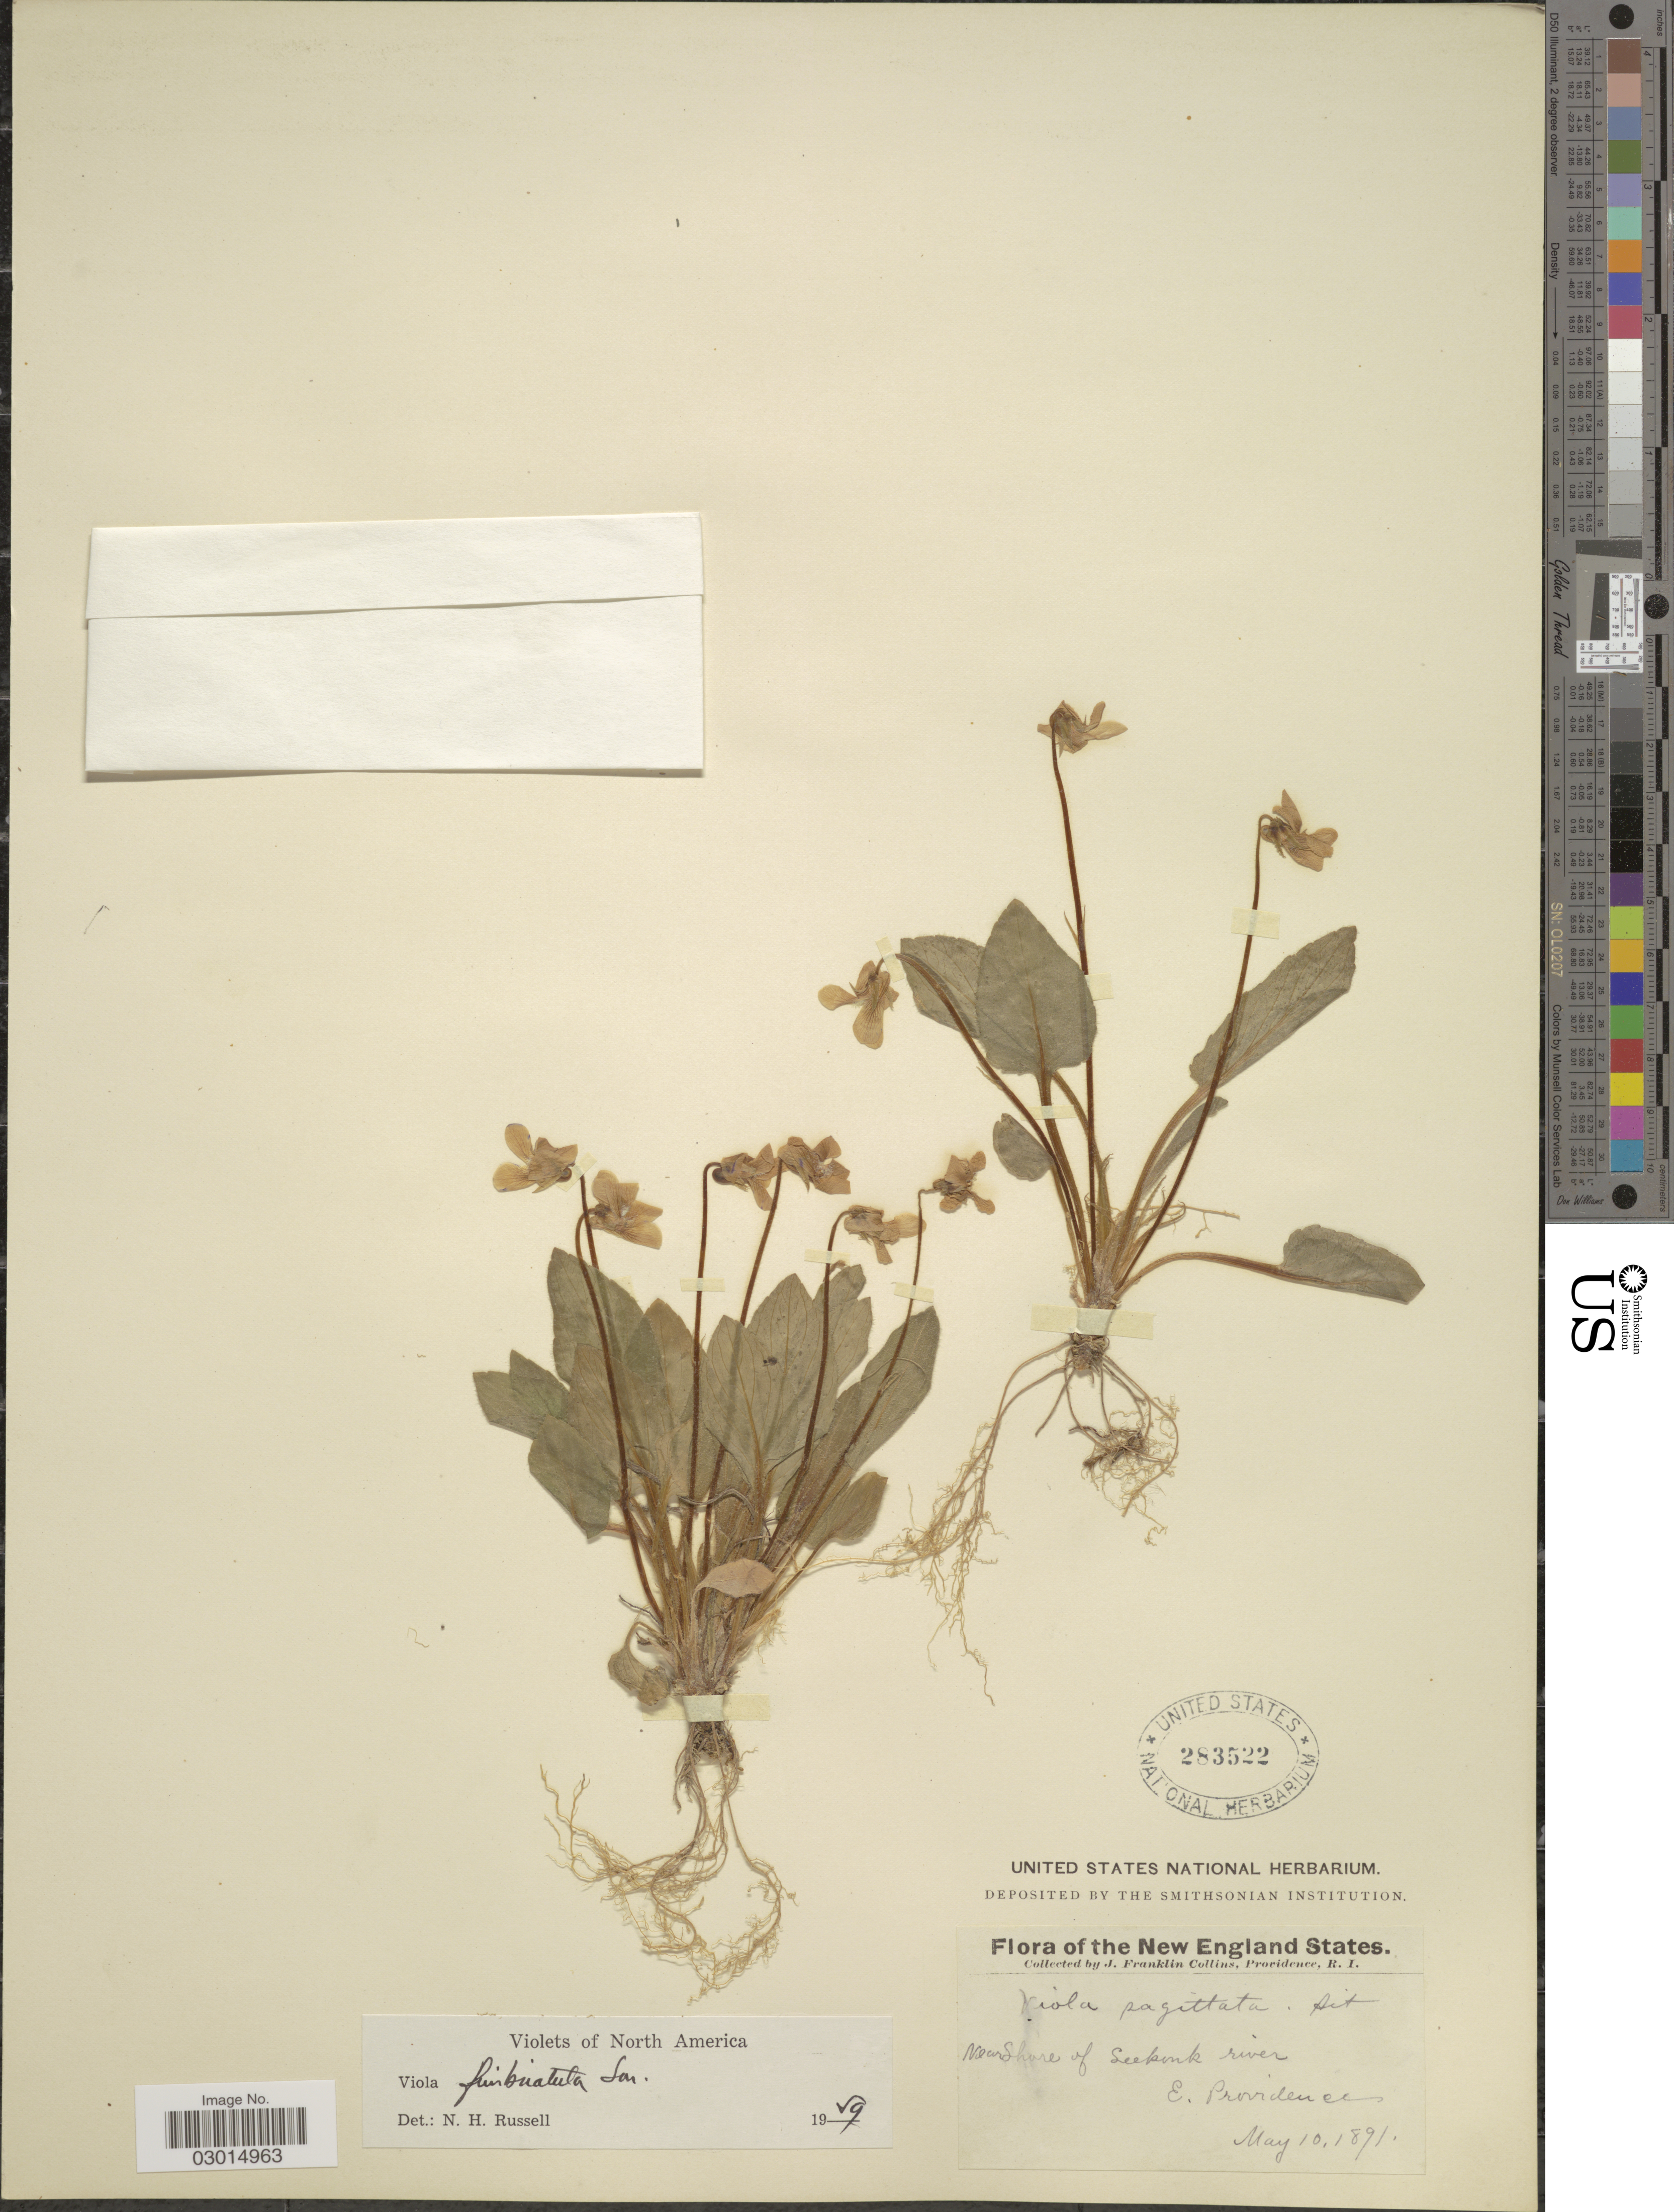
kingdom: Plantae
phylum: Tracheophyta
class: Magnoliopsida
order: Malpighiales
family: Violaceae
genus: Viola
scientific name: Viola fimbriatula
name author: Small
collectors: J. Collins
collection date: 1891-05-10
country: United States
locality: New England States. Near Shore of Seekonk river, E. Providence.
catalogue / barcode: US 283522